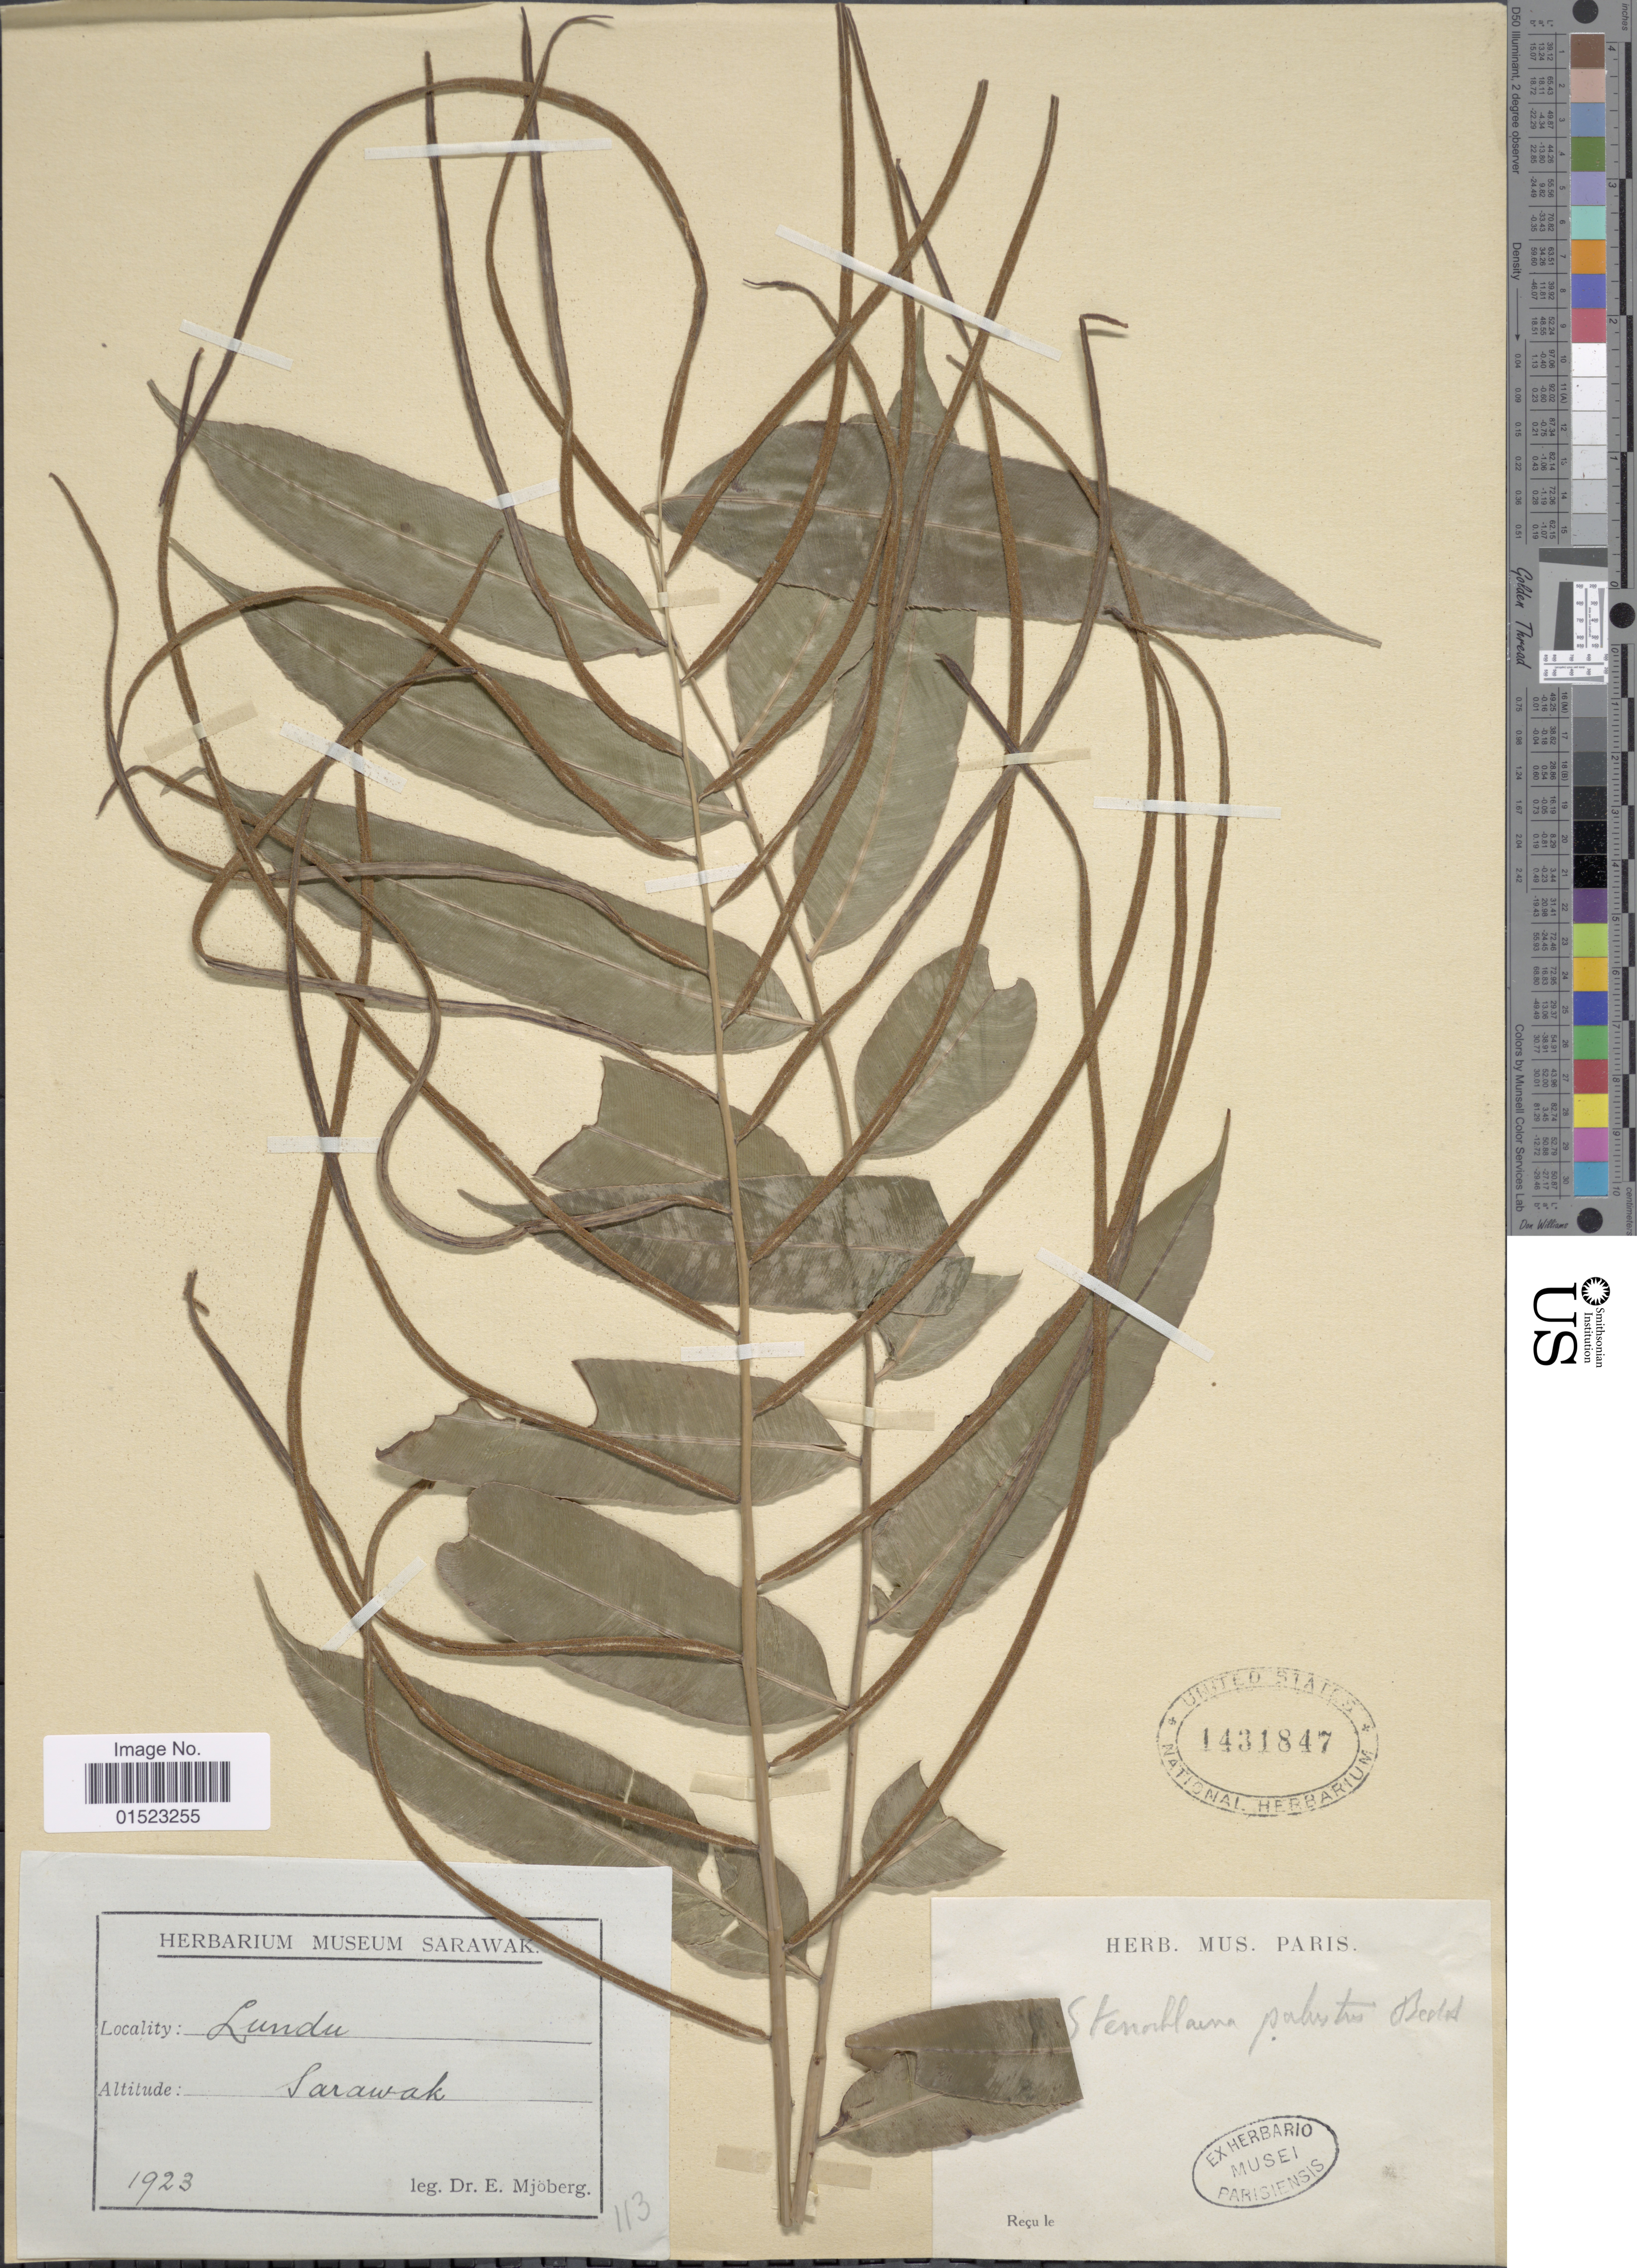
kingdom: Plantae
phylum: Tracheophyta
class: Polypodiopsida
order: Polypodiales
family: Blechnaceae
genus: Stenochlaena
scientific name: Stenochlaena palustris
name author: (Burm. f.) Bedd.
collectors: E. Mjoberg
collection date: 1923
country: Malaysia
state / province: Sarawak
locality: Lundu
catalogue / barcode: US 1431847